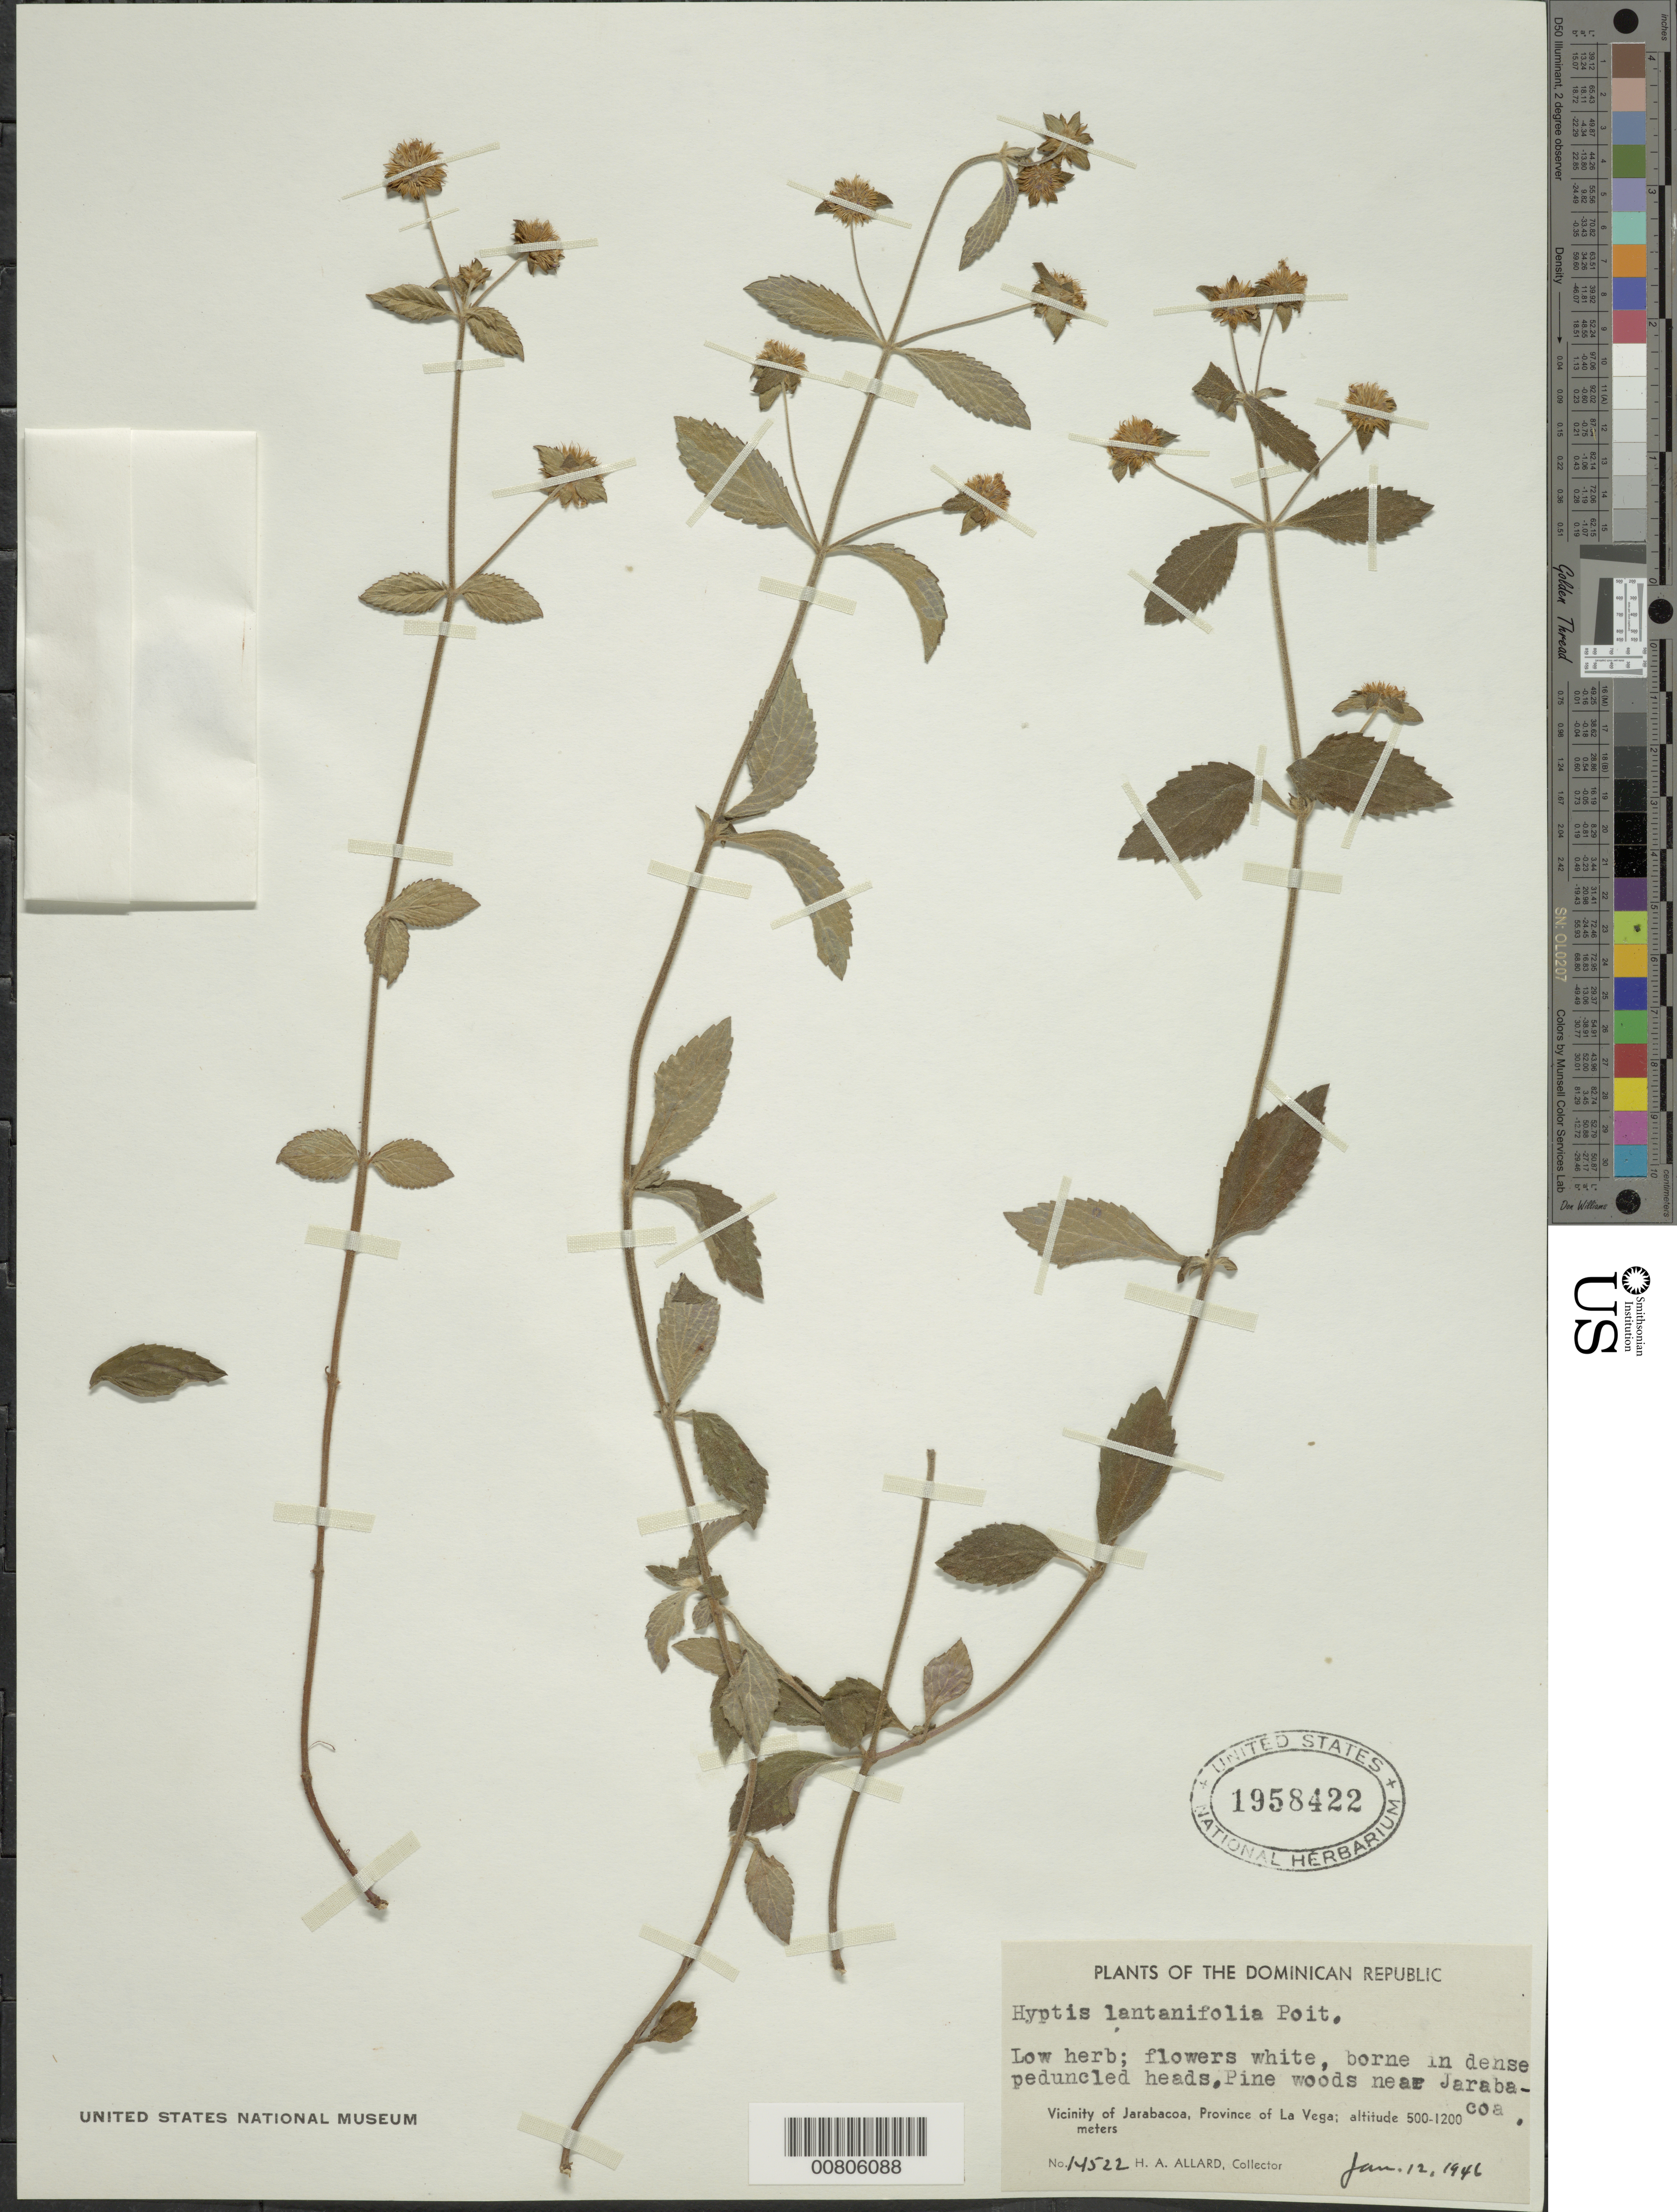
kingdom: Plantae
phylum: Tracheophyta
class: Magnoliopsida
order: Lamiales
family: Lamiaceae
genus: Hyptis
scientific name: Hyptis lantanifolia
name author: Poit.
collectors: H. A. Allard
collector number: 14522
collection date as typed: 12 Jan 1946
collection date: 1946-01-12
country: Dominican Republic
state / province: La Vega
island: Hispaniola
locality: Vicinity of Jarabacoa, near city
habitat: Pine woods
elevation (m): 500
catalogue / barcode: US 1958422